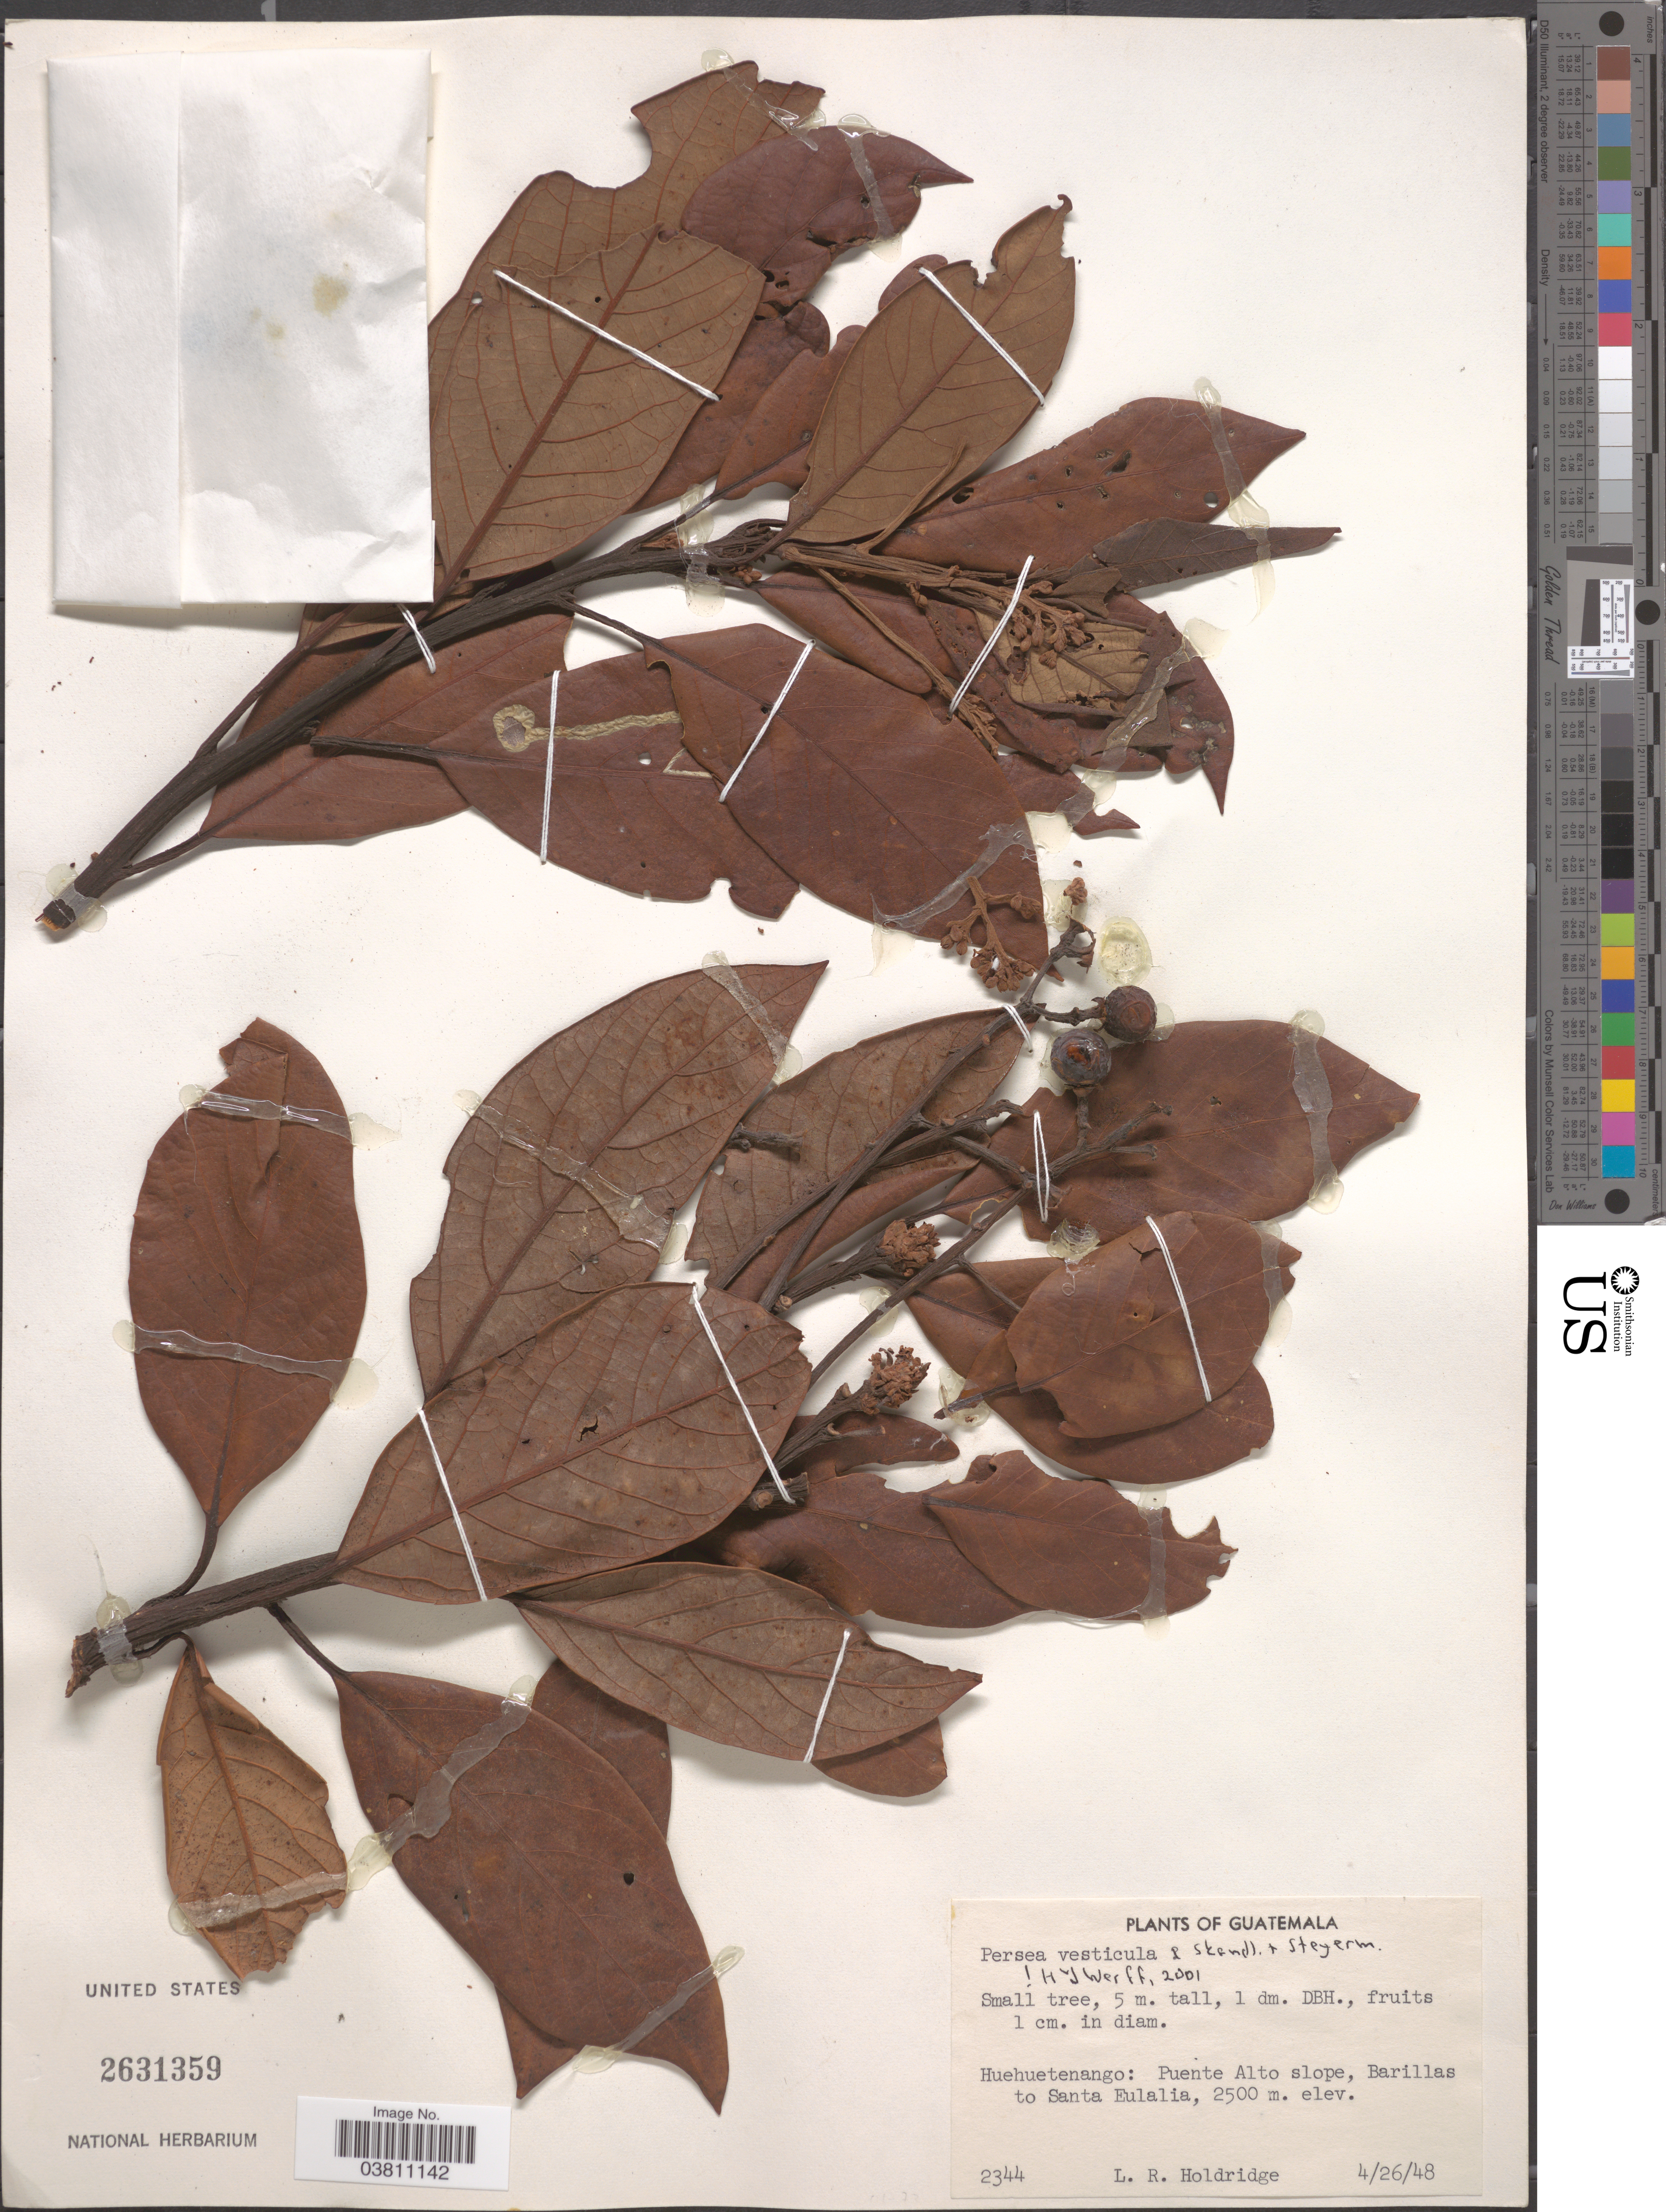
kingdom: Plantae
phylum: Tracheophyta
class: Magnoliopsida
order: Laurales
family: Lauraceae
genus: Persea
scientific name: Persea vesticula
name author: Standl. & Steyerm.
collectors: L. Holdridge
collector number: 2344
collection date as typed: Transcribed d/m/y: 26/4/48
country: Guatemala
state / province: Huehuetenango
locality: Puente Alto slope, Barillas to Santa Eulalia.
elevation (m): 2500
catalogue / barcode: US 2631359